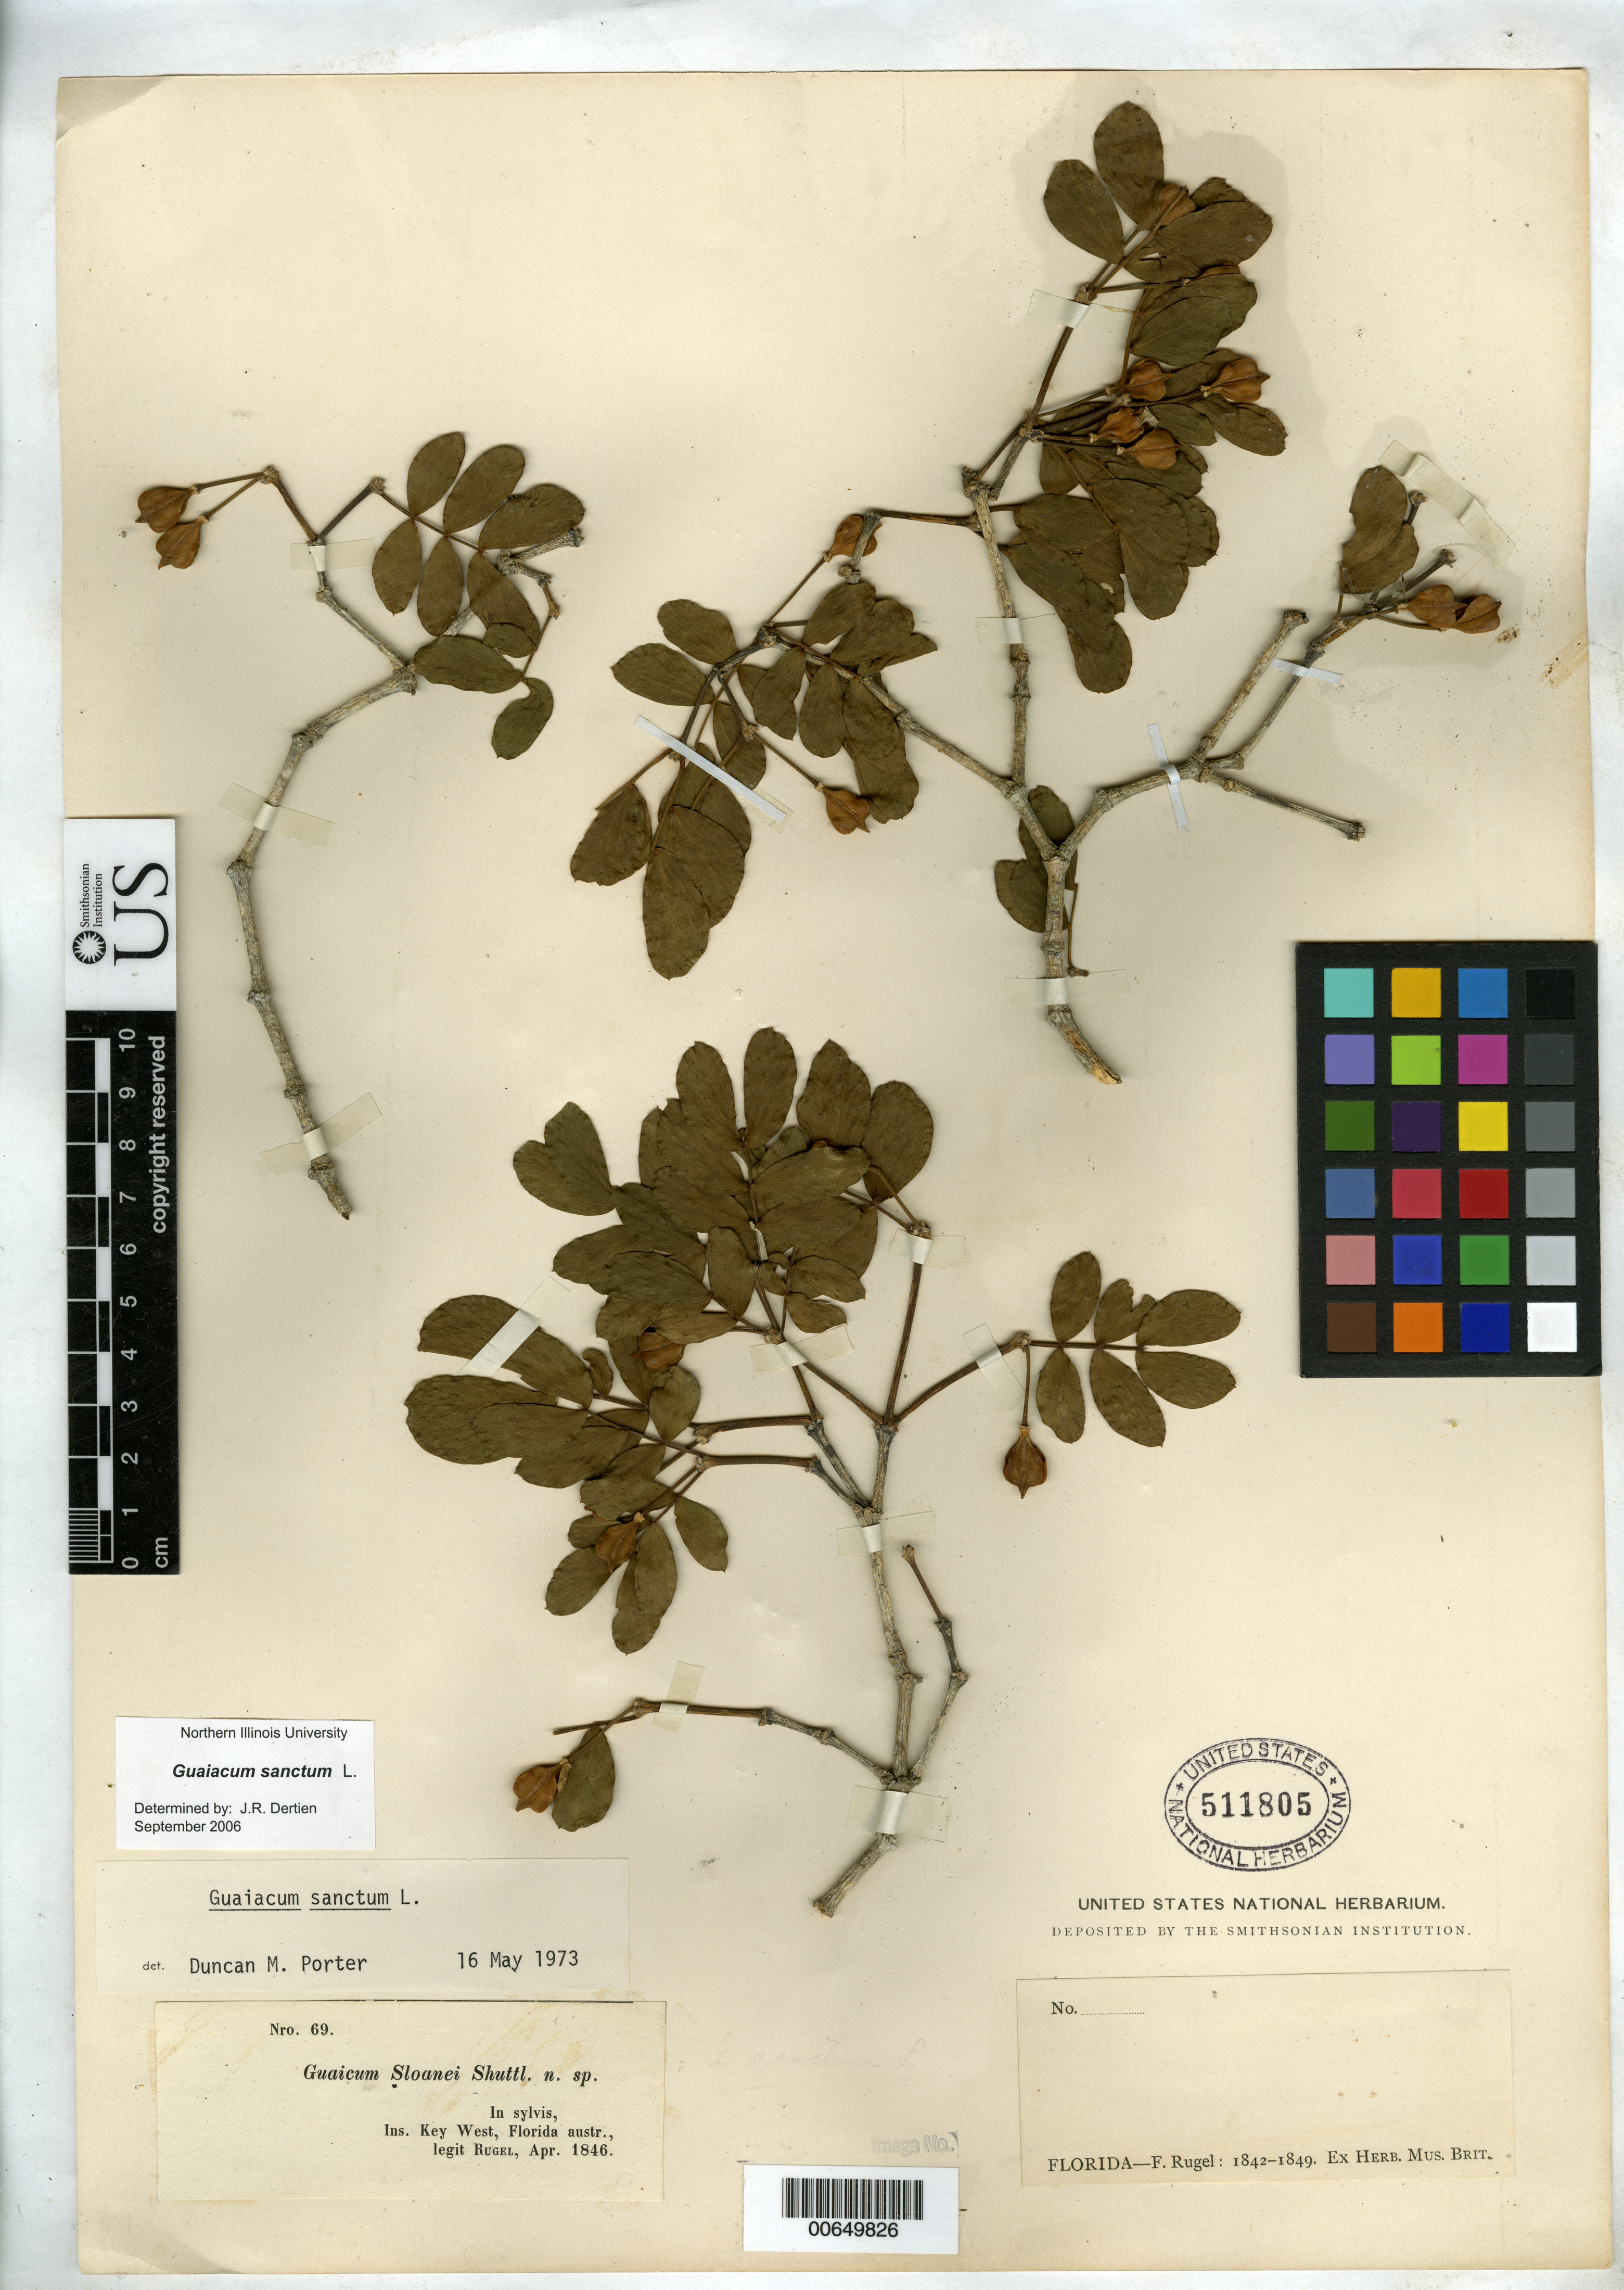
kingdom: Plantae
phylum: Tracheophyta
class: Magnoliopsida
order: Zygophyllales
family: Zygophyllaceae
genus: Guaiacum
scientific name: Guaiacum sanctum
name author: L.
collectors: F. Rugel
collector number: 69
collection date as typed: Apr 1846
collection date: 1846-04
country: United States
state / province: Florida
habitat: In silvis.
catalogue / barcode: US 511805